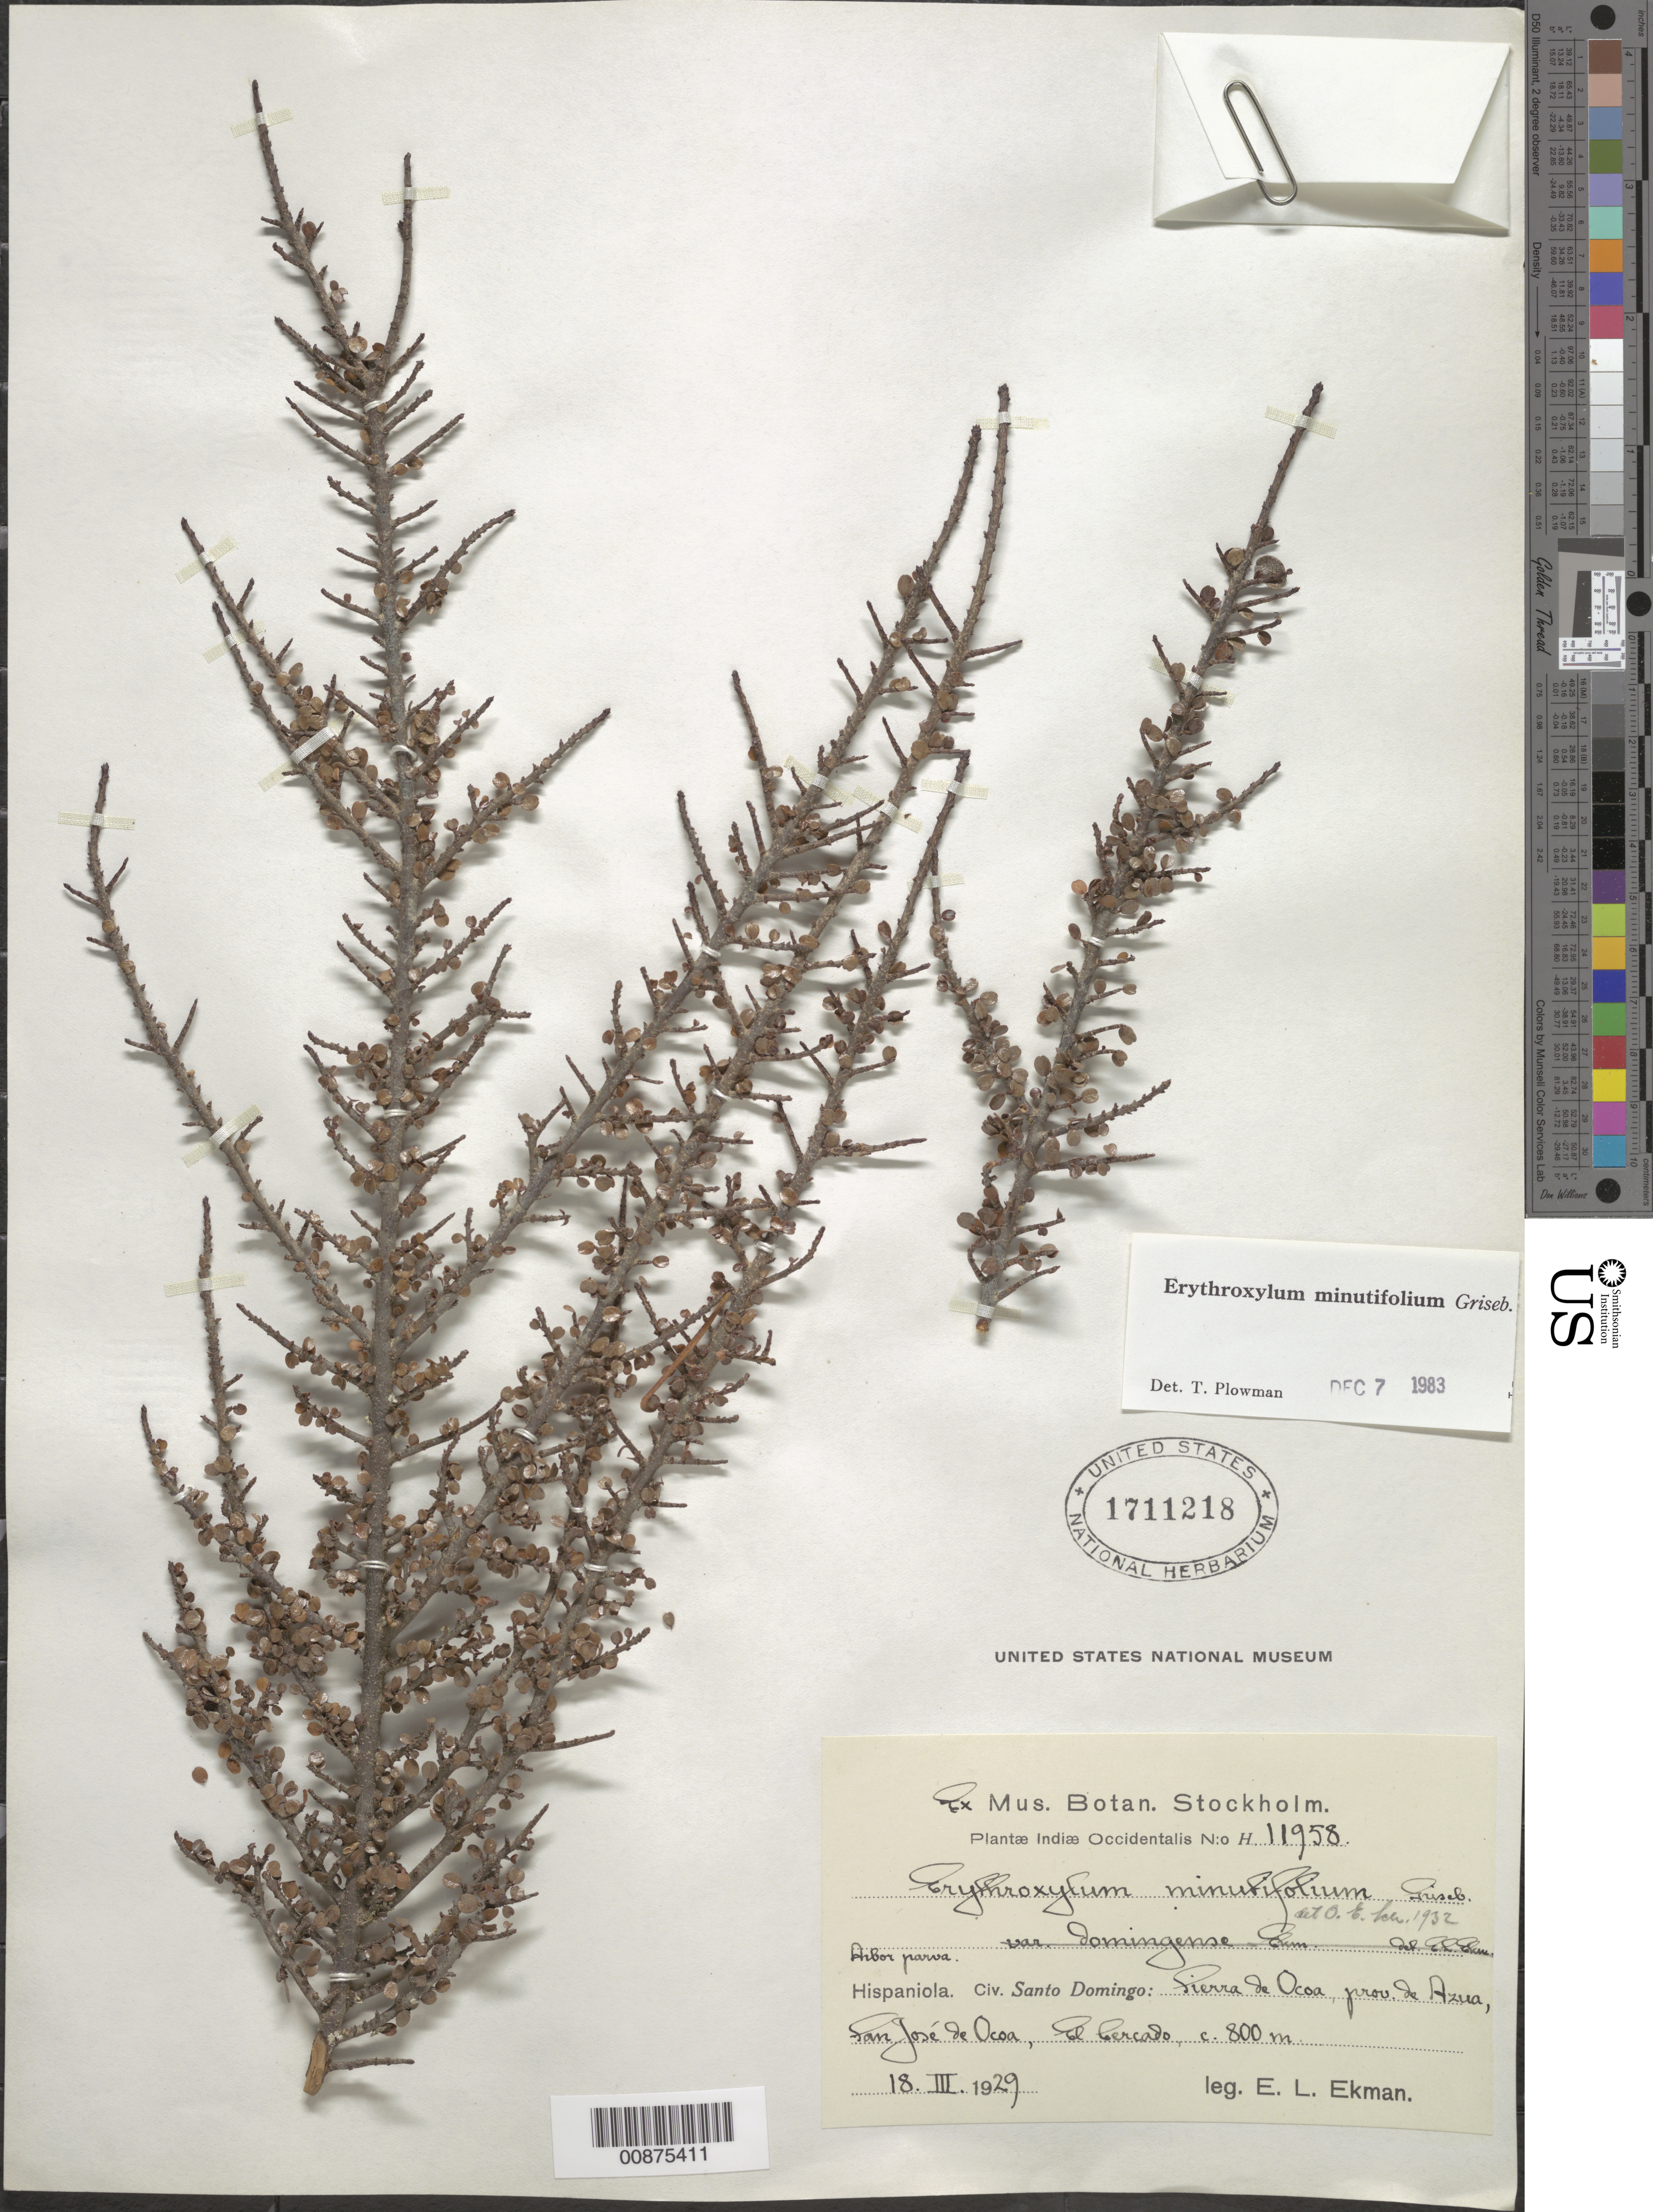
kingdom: Plantae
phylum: Tracheophyta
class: Magnoliopsida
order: Malpighiales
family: Erythroxylaceae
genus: Erythroxylum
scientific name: Erythroxylum minutifolium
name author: Griseb.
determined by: Plowman, Timothy C.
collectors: E. L. Ekman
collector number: H 11958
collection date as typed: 18 Mar 1929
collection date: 1929-03-18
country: Dominican Republic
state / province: Azua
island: Hispaniola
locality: Sierra de Ocoa, San José de Ocoa, El Cercado.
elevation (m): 800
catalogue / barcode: US 1711218